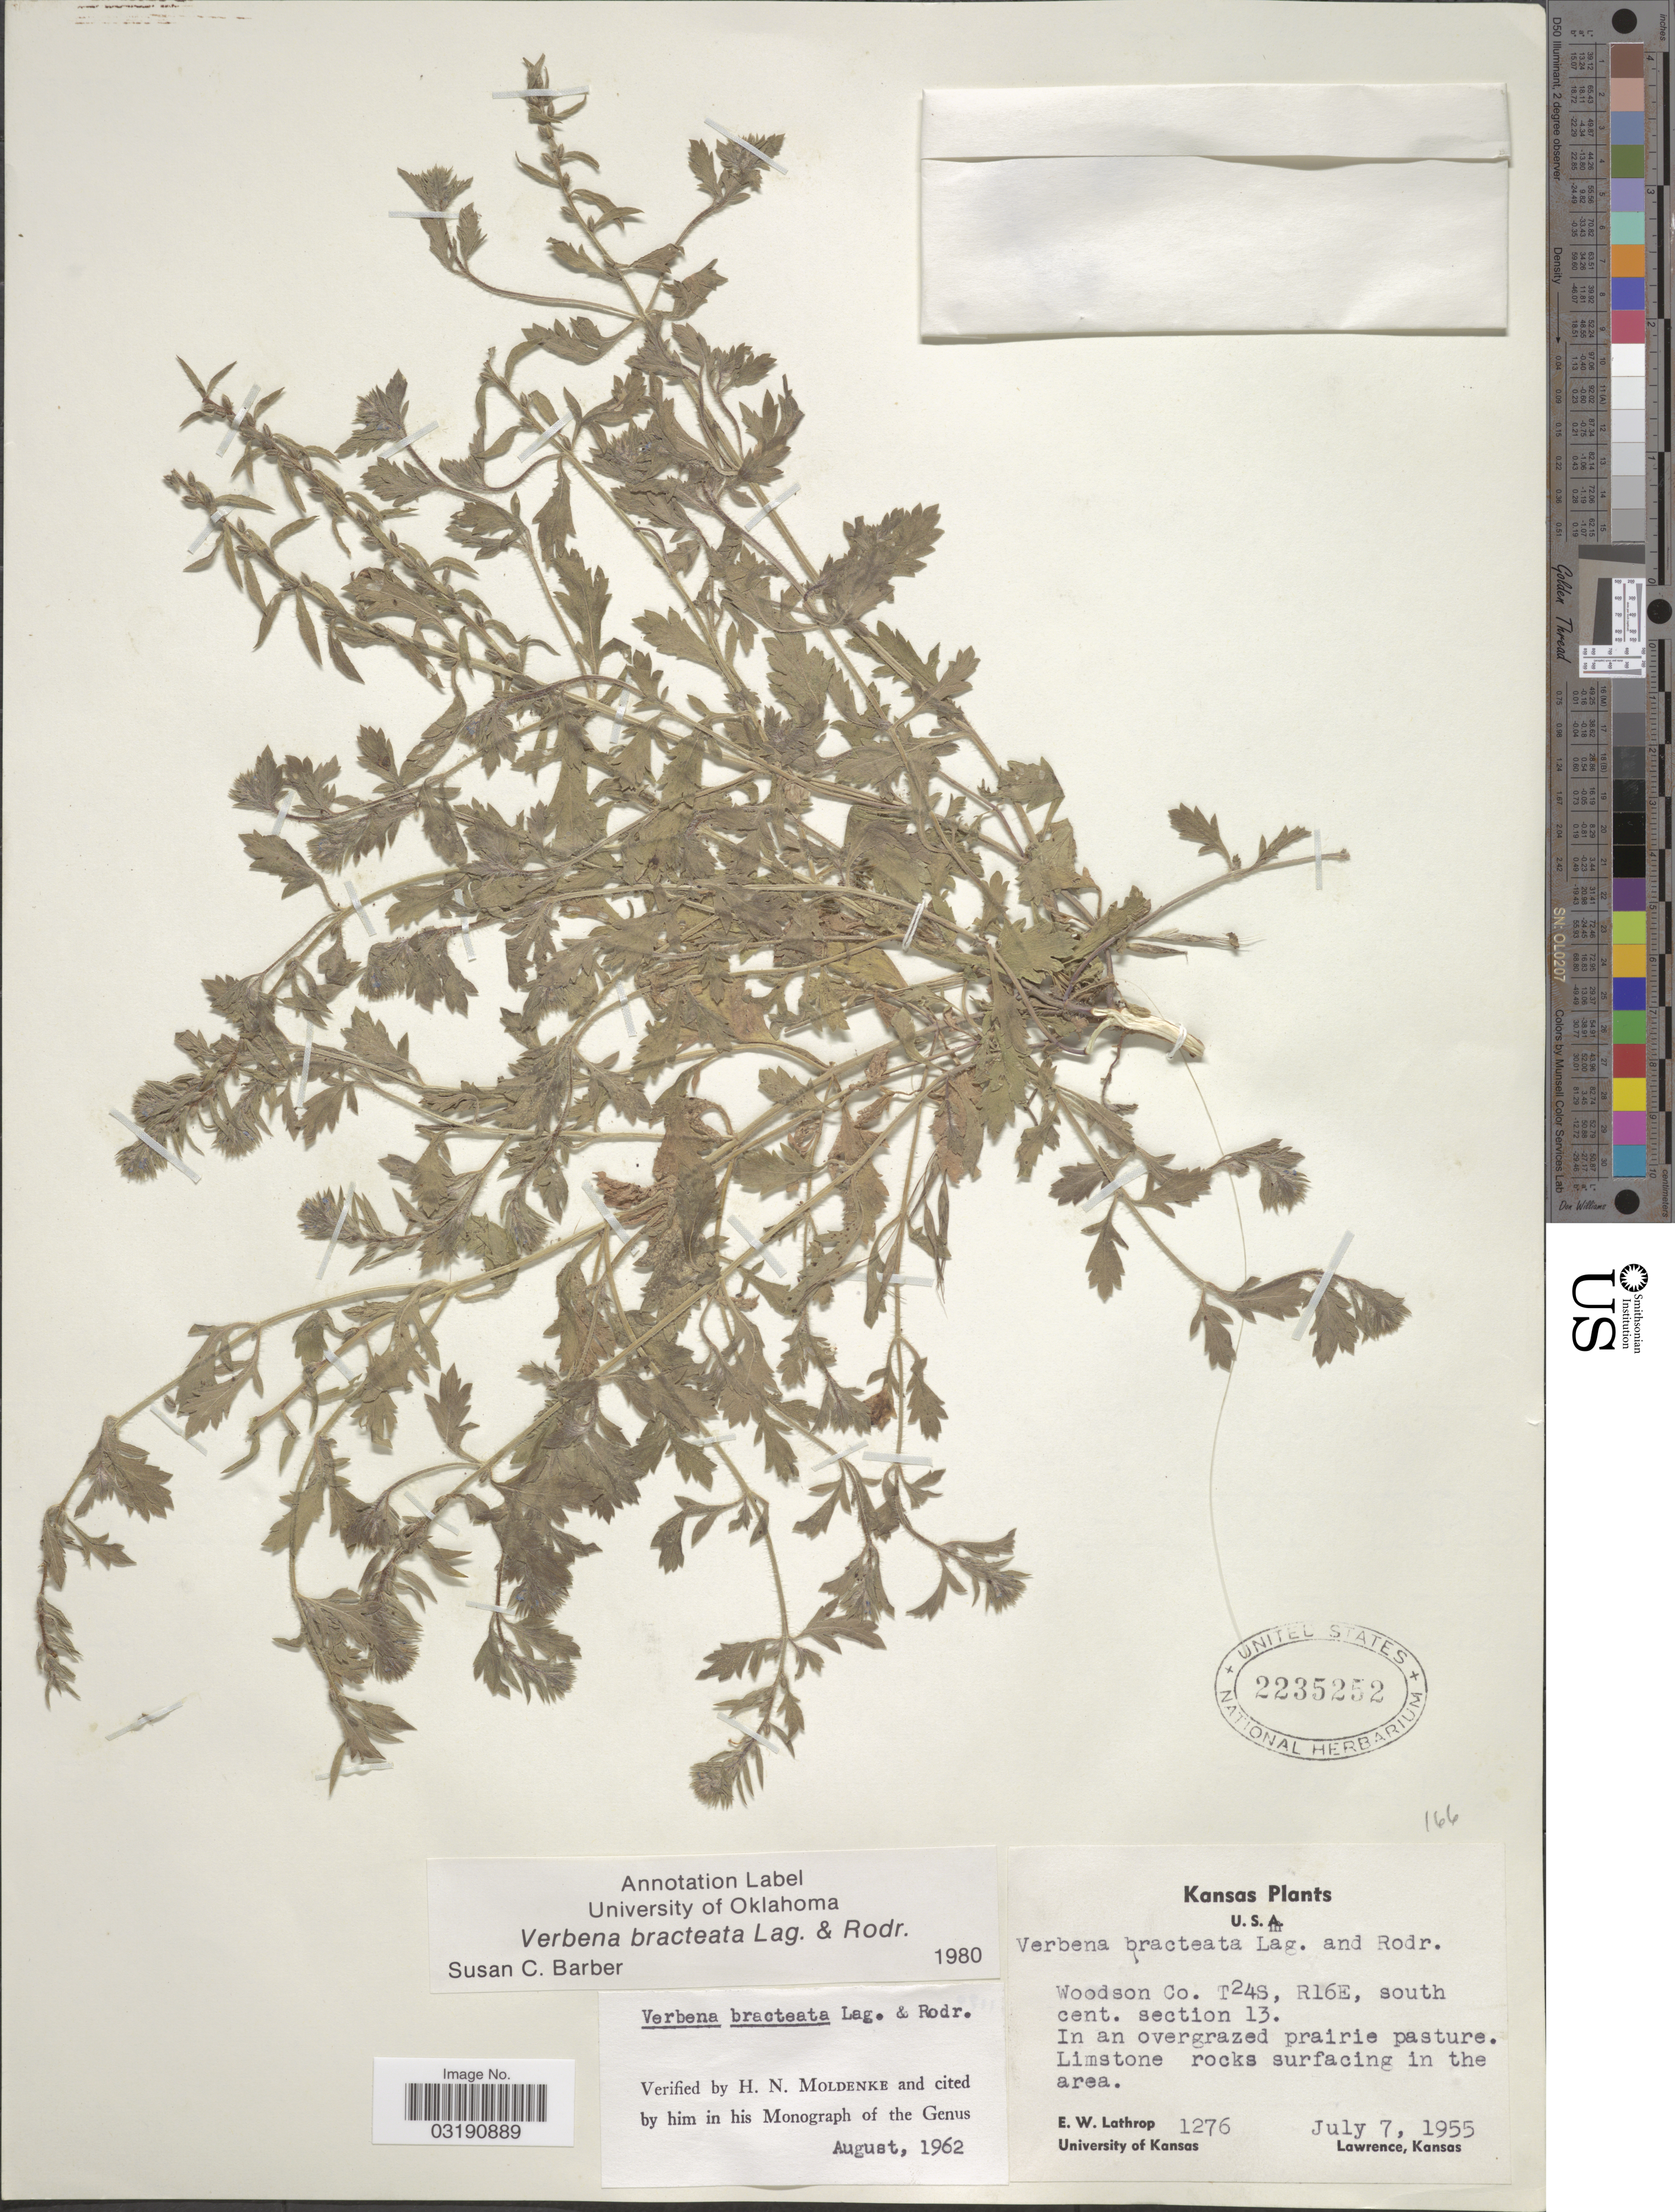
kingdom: Plantae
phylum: Tracheophyta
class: Magnoliopsida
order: Lamiales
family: Verbenaceae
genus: Verbena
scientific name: Verbena bracteata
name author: Cav. ex Lag. & Rodr.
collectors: E. W. Lathrop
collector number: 1276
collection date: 1955-07-07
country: United States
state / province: Kansas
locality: Woodson Co. T24S, R16E, south cent. section 13.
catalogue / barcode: US 2235252